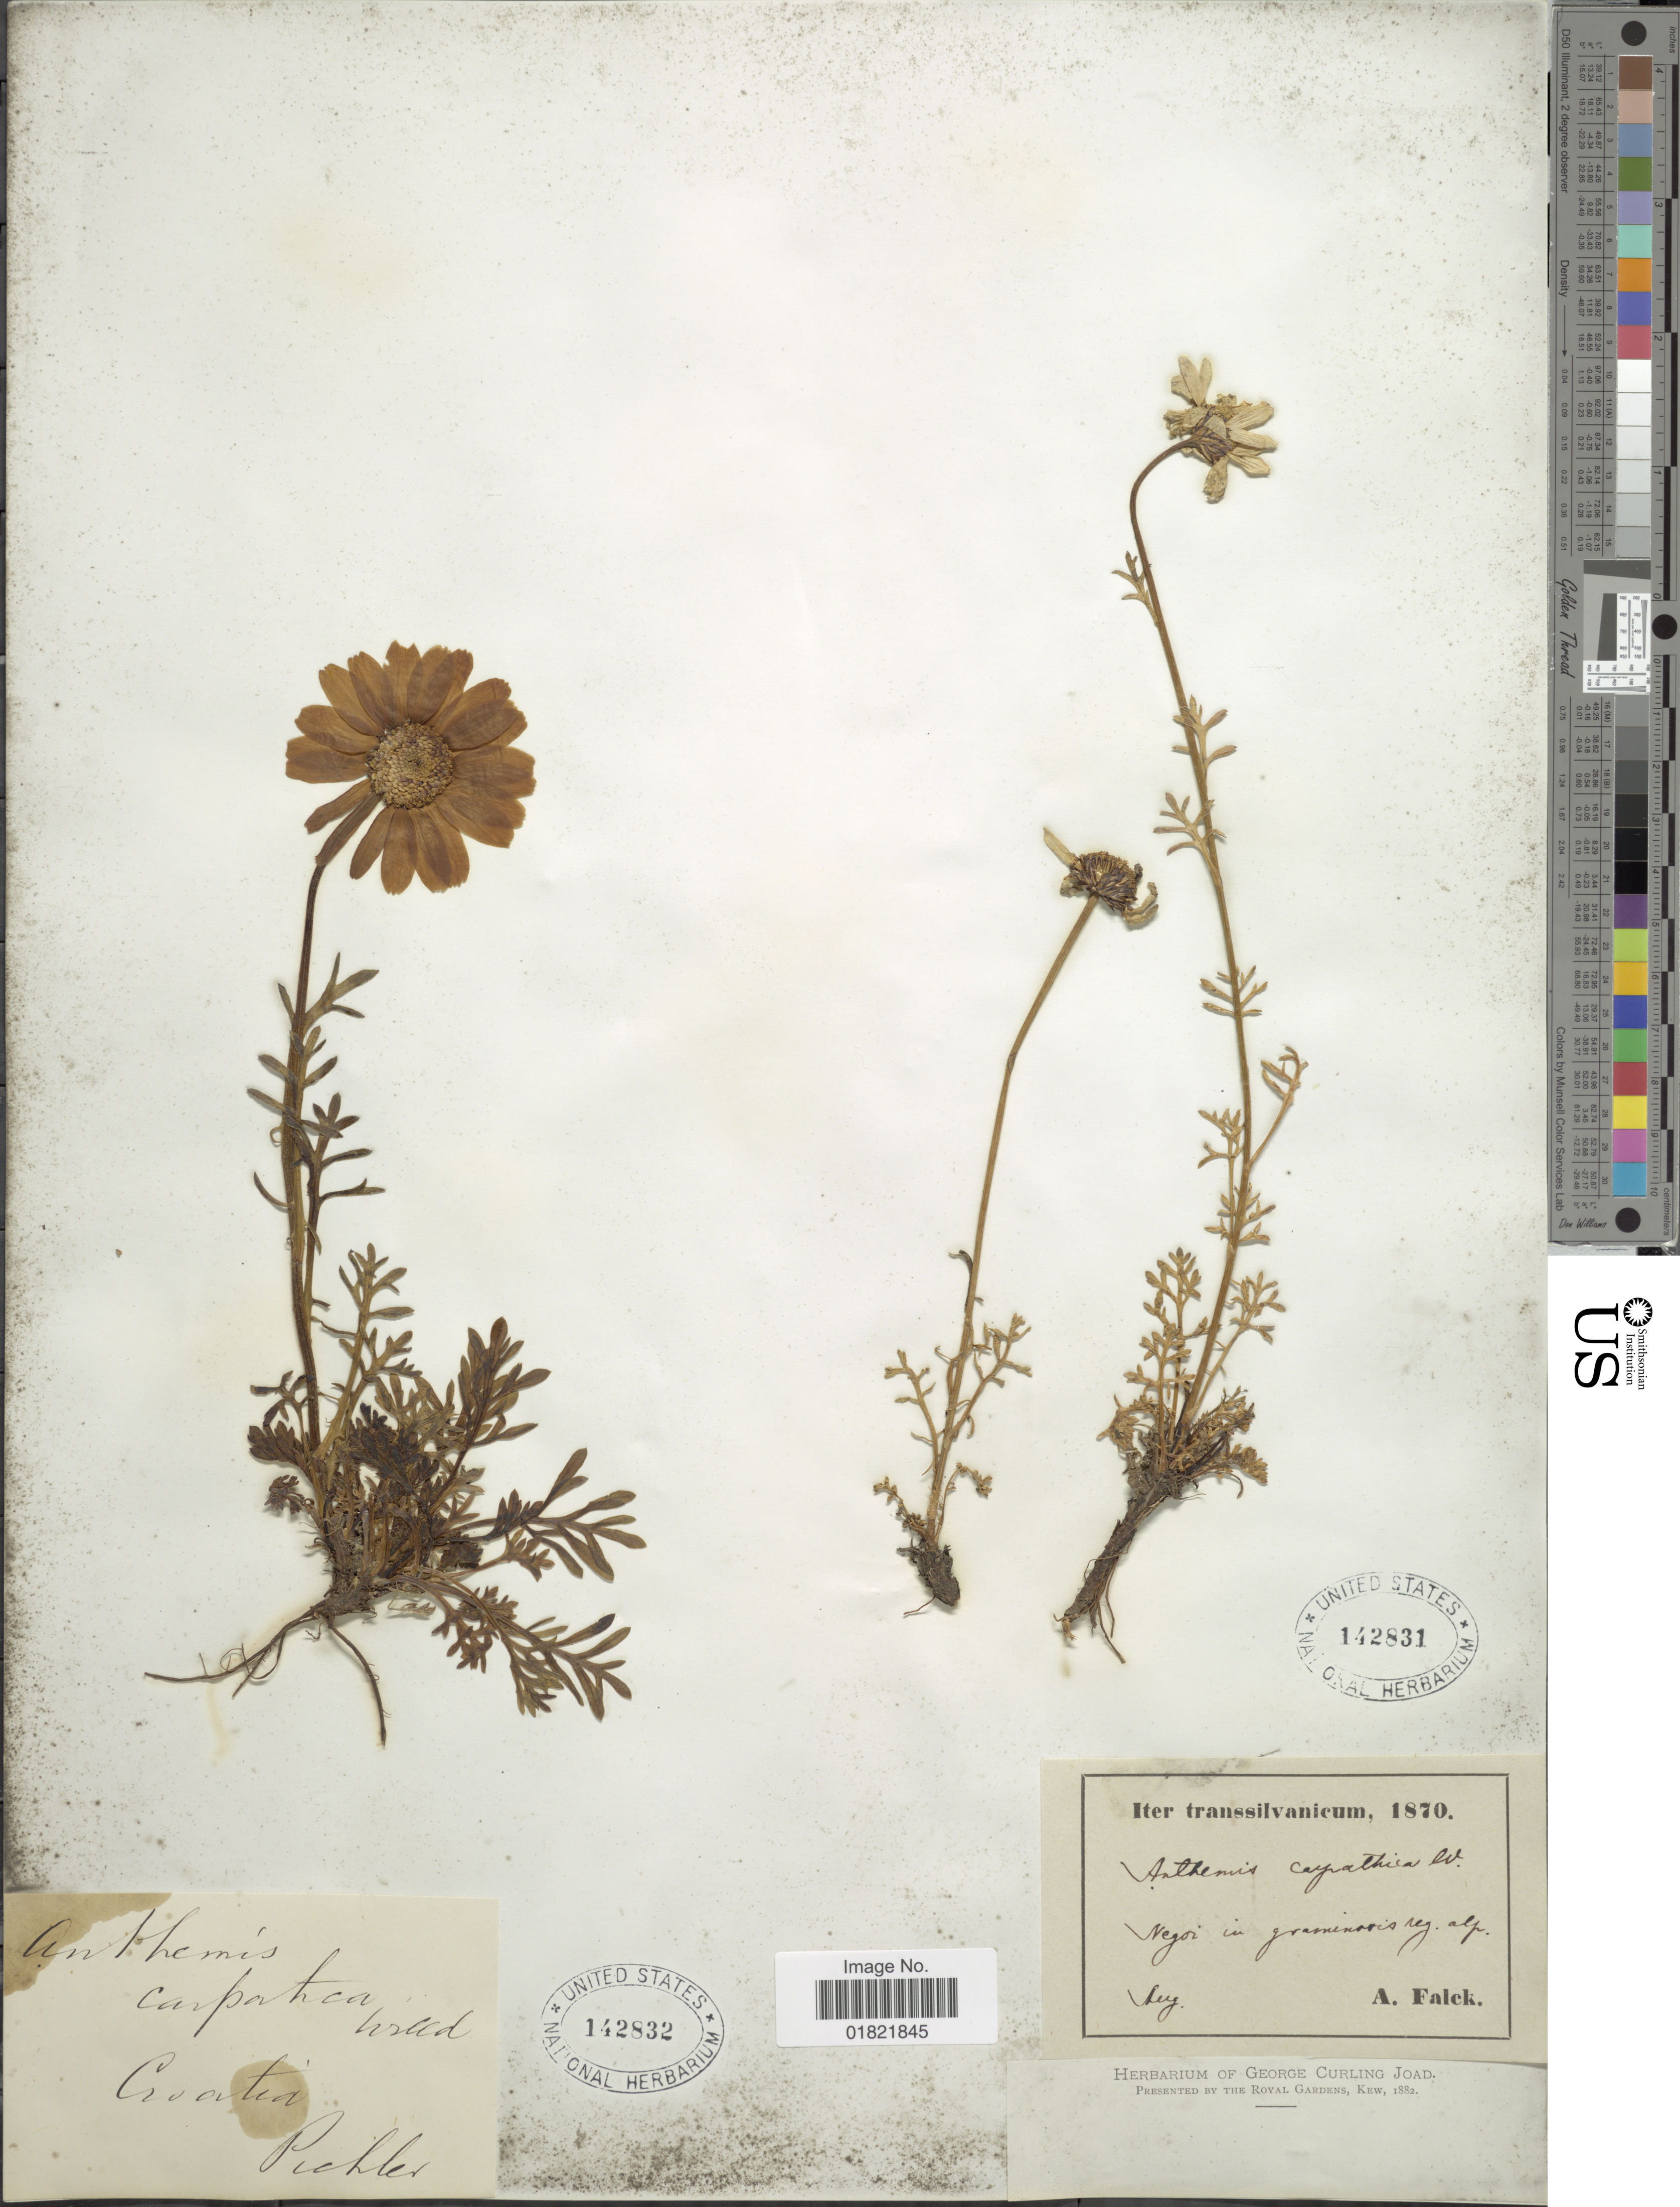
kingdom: Plantae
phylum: Tracheophyta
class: Magnoliopsida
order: Asterales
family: Asteraceae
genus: Anthemis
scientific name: Anthemis carpatica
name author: Waldst. & Kit. ex Willd.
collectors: A. Falck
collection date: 1870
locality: Transsilvanicum, Negoi in graminoris reg. alp. [interpreted]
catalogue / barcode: US 142832-2